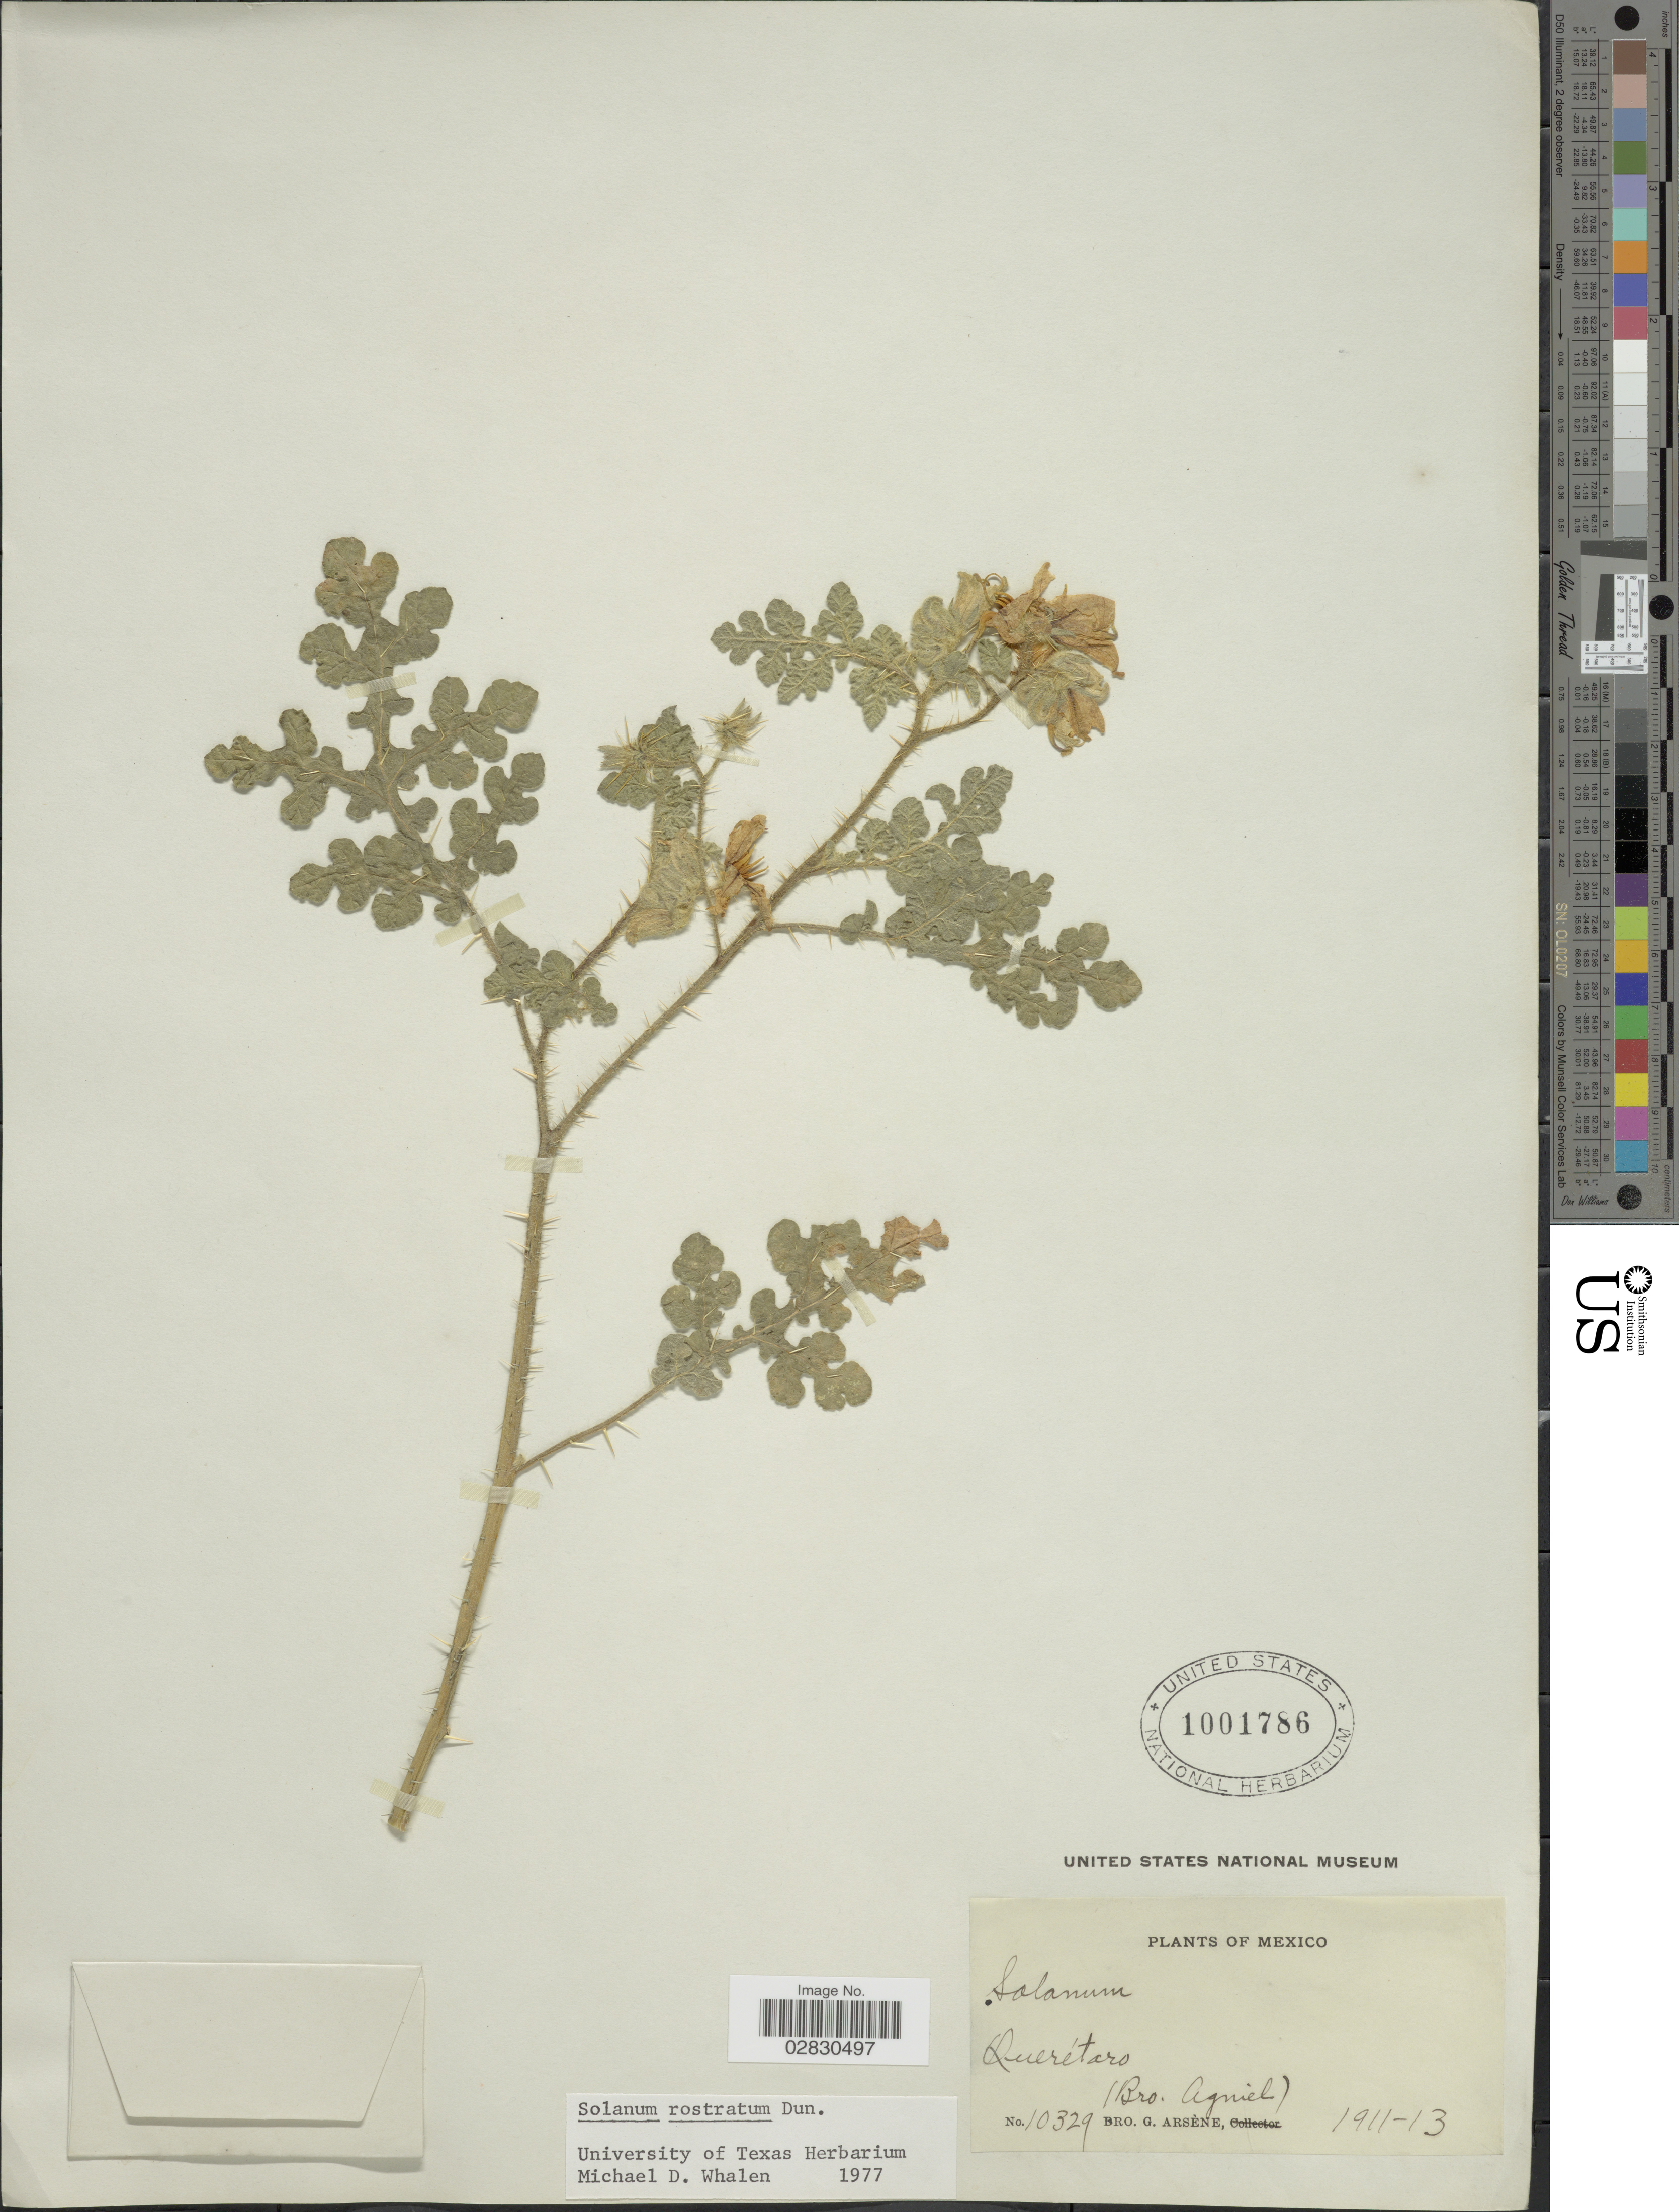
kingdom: Plantae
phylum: Tracheophyta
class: Magnoliopsida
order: Solanales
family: Solanaceae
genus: Solanum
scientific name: Solanum rostratum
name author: Dunal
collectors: Bro. G. Arsène & Bro. Agniel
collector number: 10329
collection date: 1911/1913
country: Mexico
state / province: Querétaro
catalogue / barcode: US 1001786